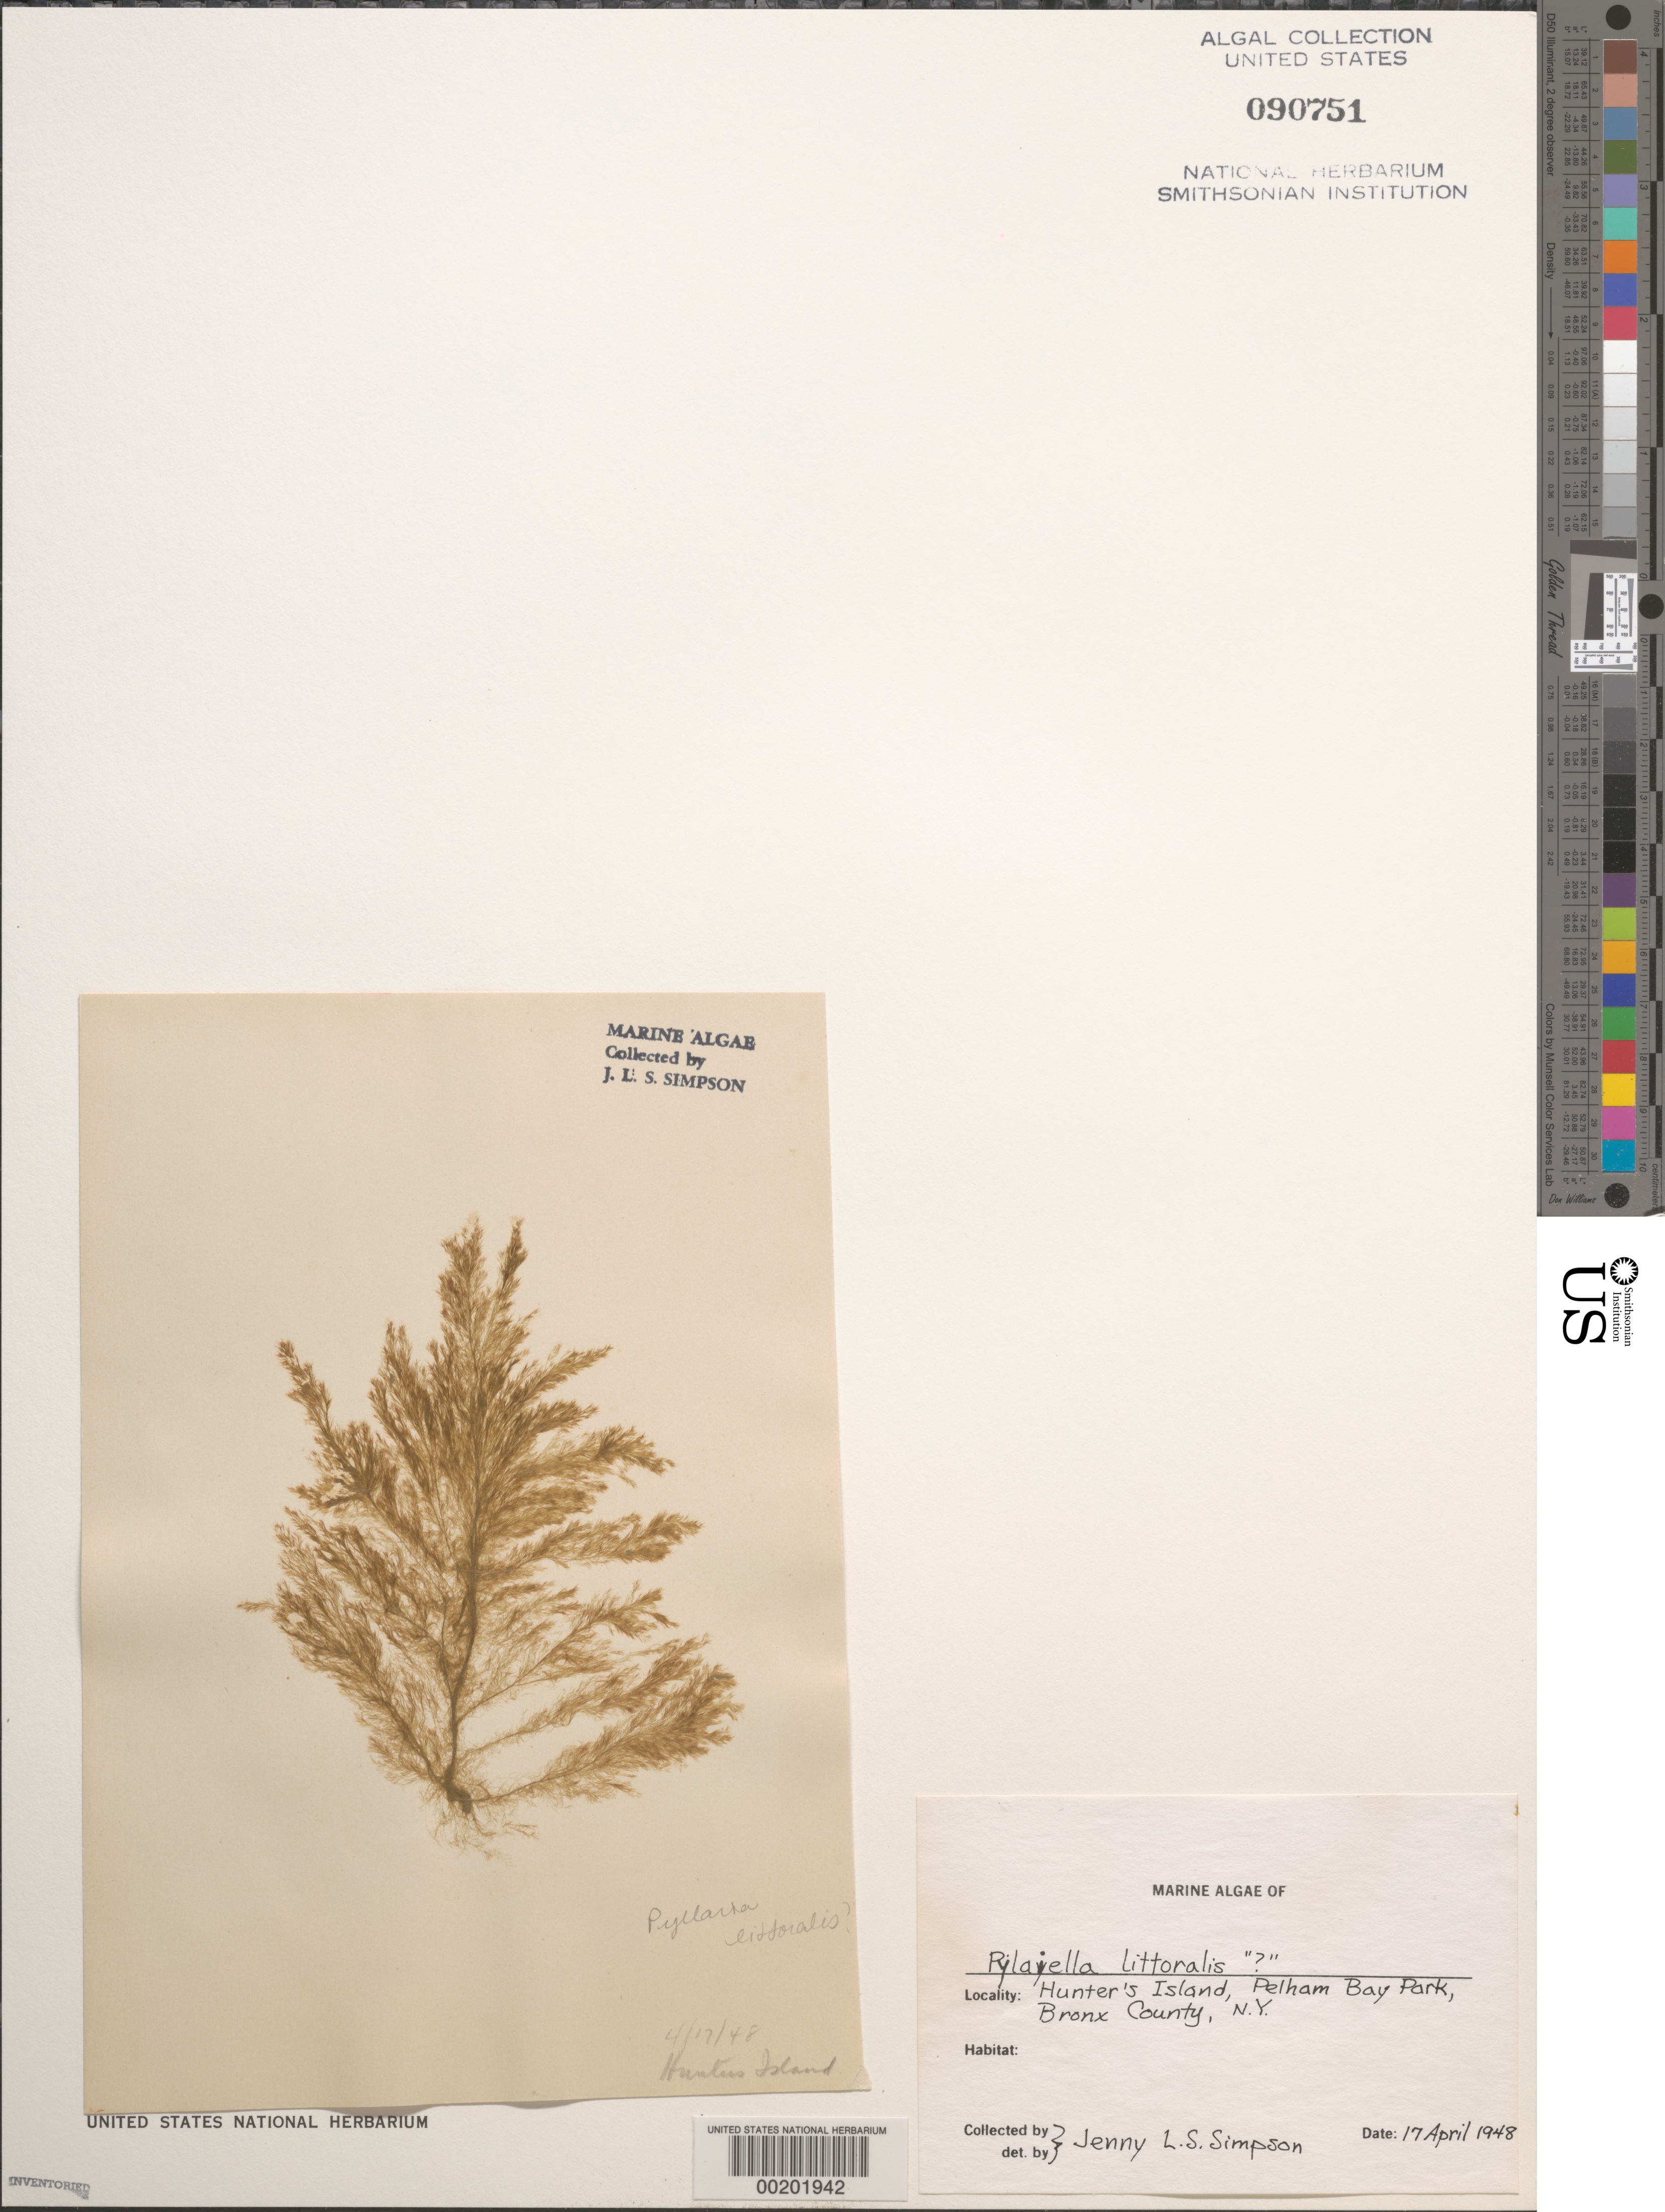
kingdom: Chromista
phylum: Ochrophyta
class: Phaeophyceae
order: Ectocarpales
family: Acinetosporaceae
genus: Pylaiella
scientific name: Pylaiella litoralis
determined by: Simpson, J. L. S.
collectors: J. Simpson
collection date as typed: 17 Apr 1948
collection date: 1948-04-17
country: United States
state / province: New York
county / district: Bronx County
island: Hunter's Island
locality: Pelham Bay Park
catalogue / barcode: US 90751